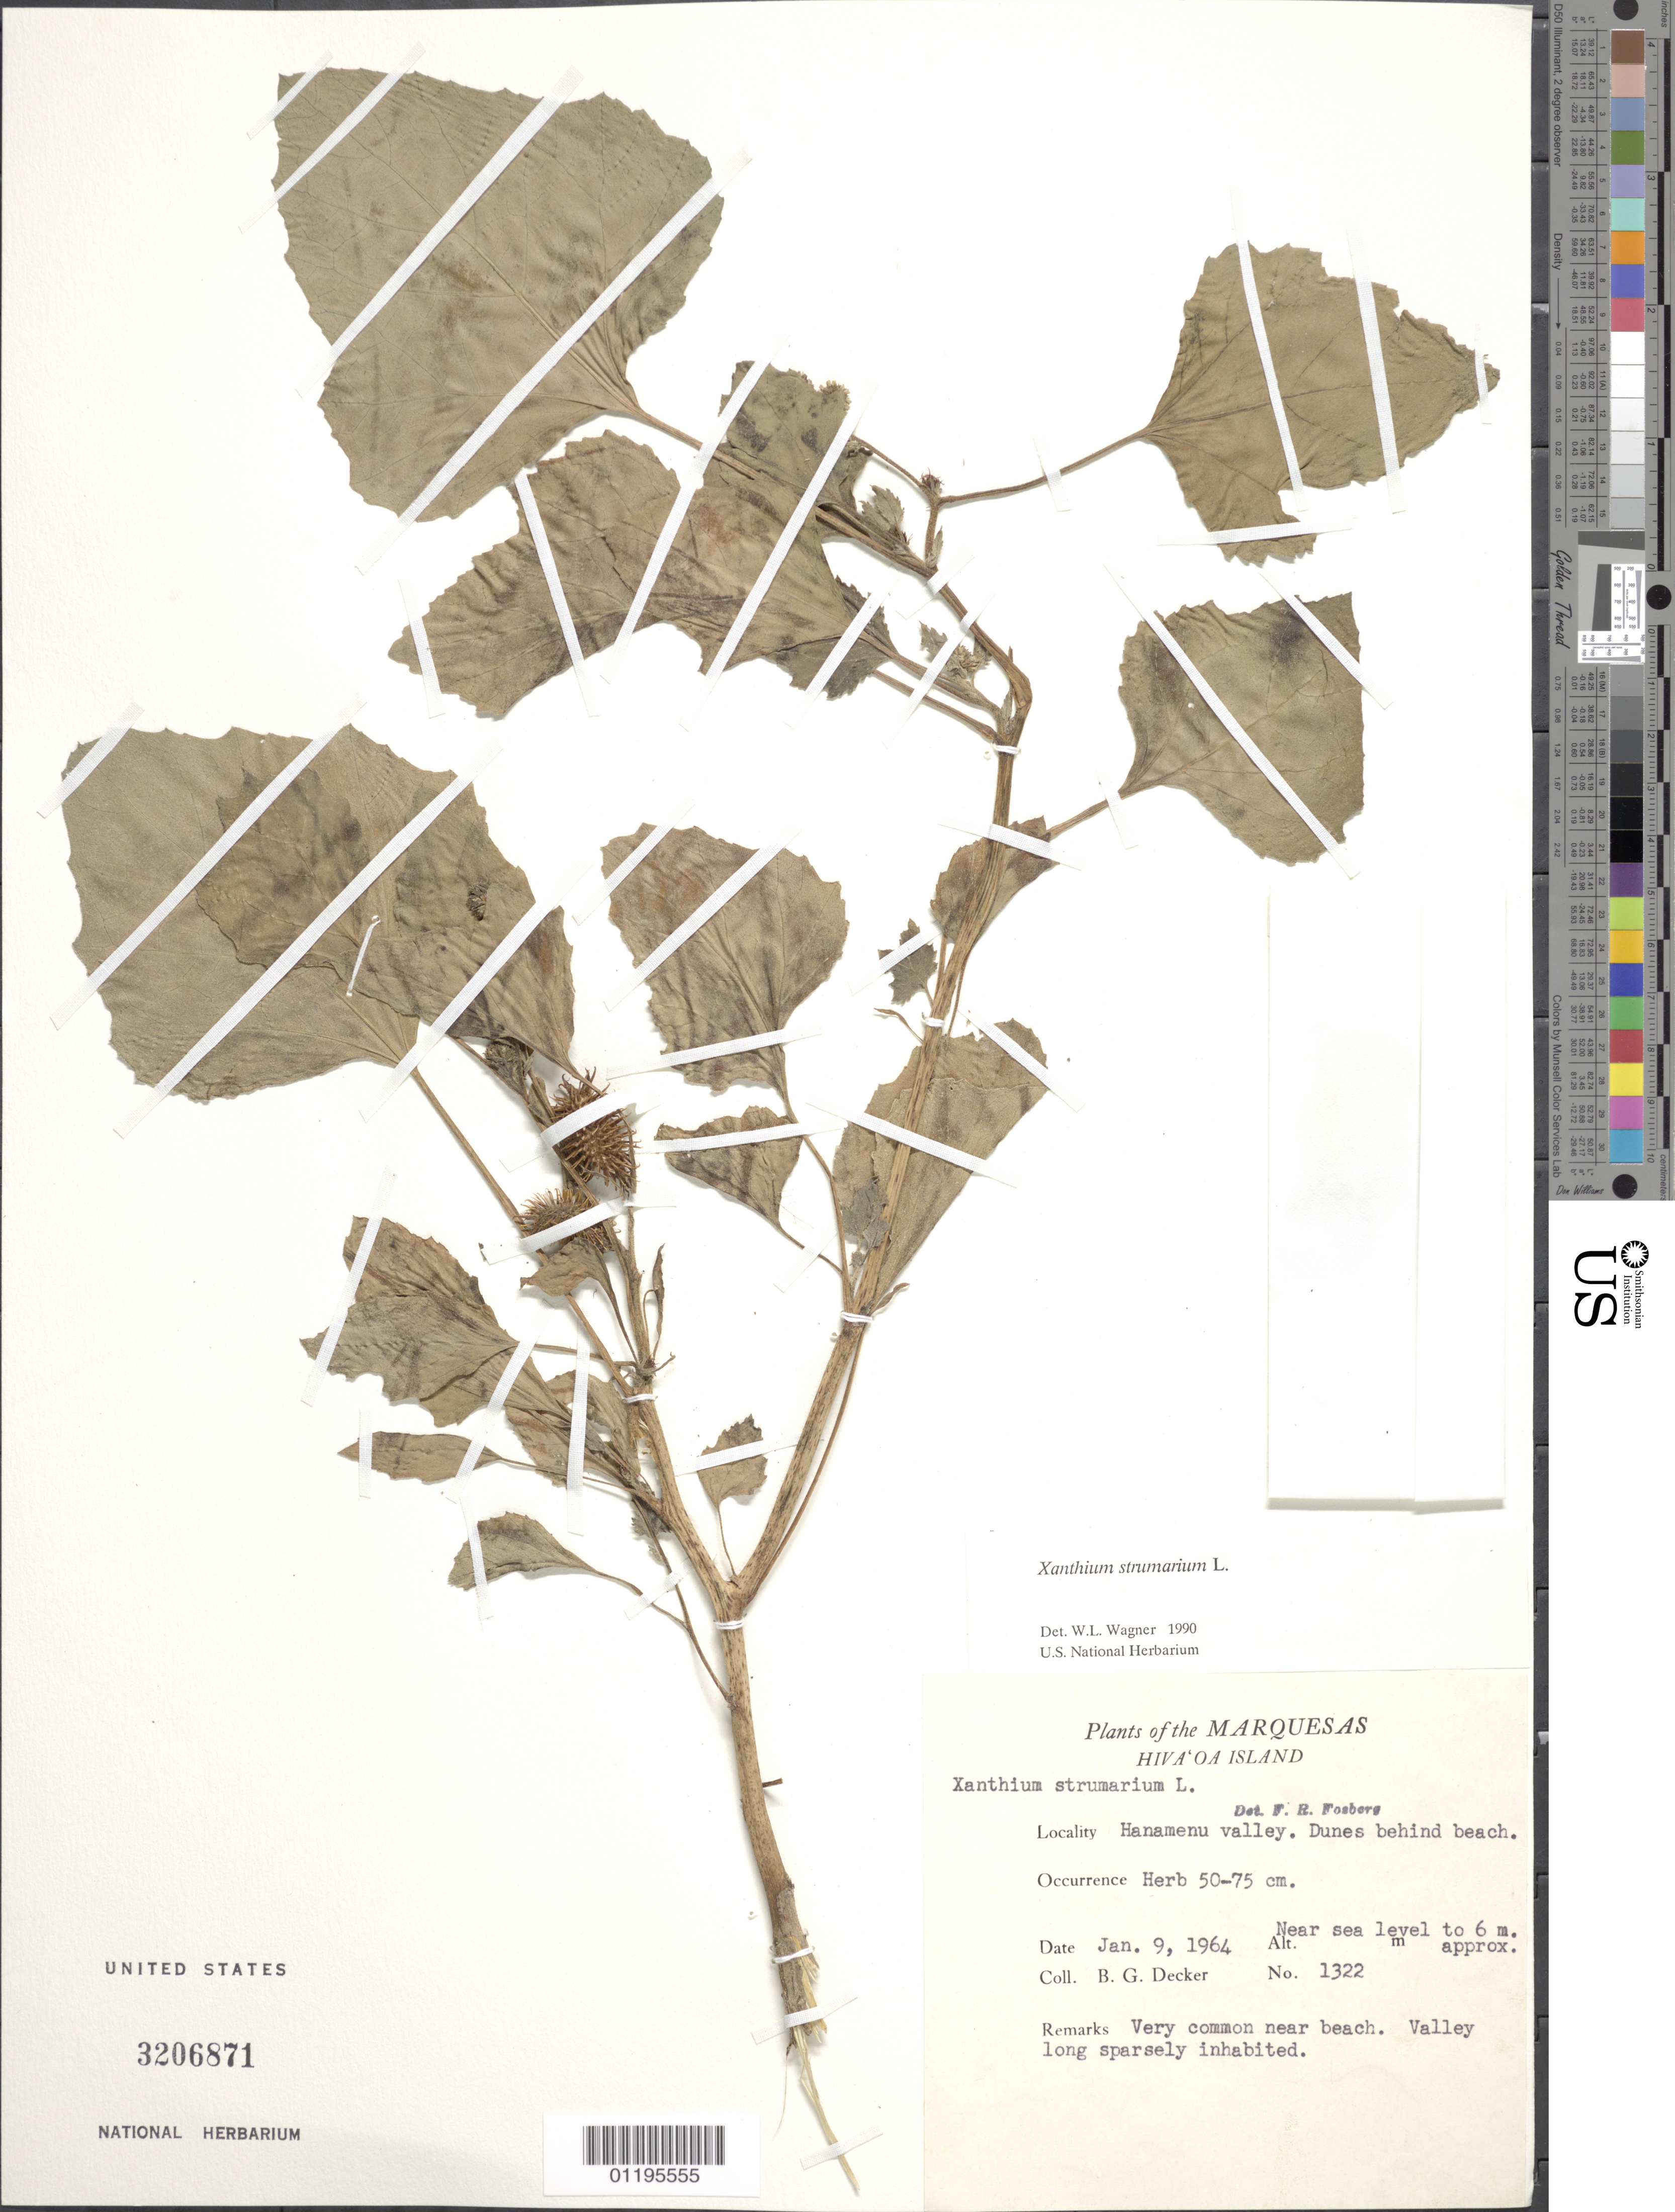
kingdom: Plantae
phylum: Tracheophyta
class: Magnoliopsida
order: Asterales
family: Asteraceae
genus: Xanthium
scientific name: Xanthium strumarium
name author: L.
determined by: Lorence, David H., (PTBG), National Tropical Botanical Garden (UNITED STATES)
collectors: B. G. Decker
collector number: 1322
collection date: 1964-01-09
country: French Polynesia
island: Hiva Oa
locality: Hanamenu Valley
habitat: Dunes behind beach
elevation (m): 0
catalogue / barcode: US 3206871